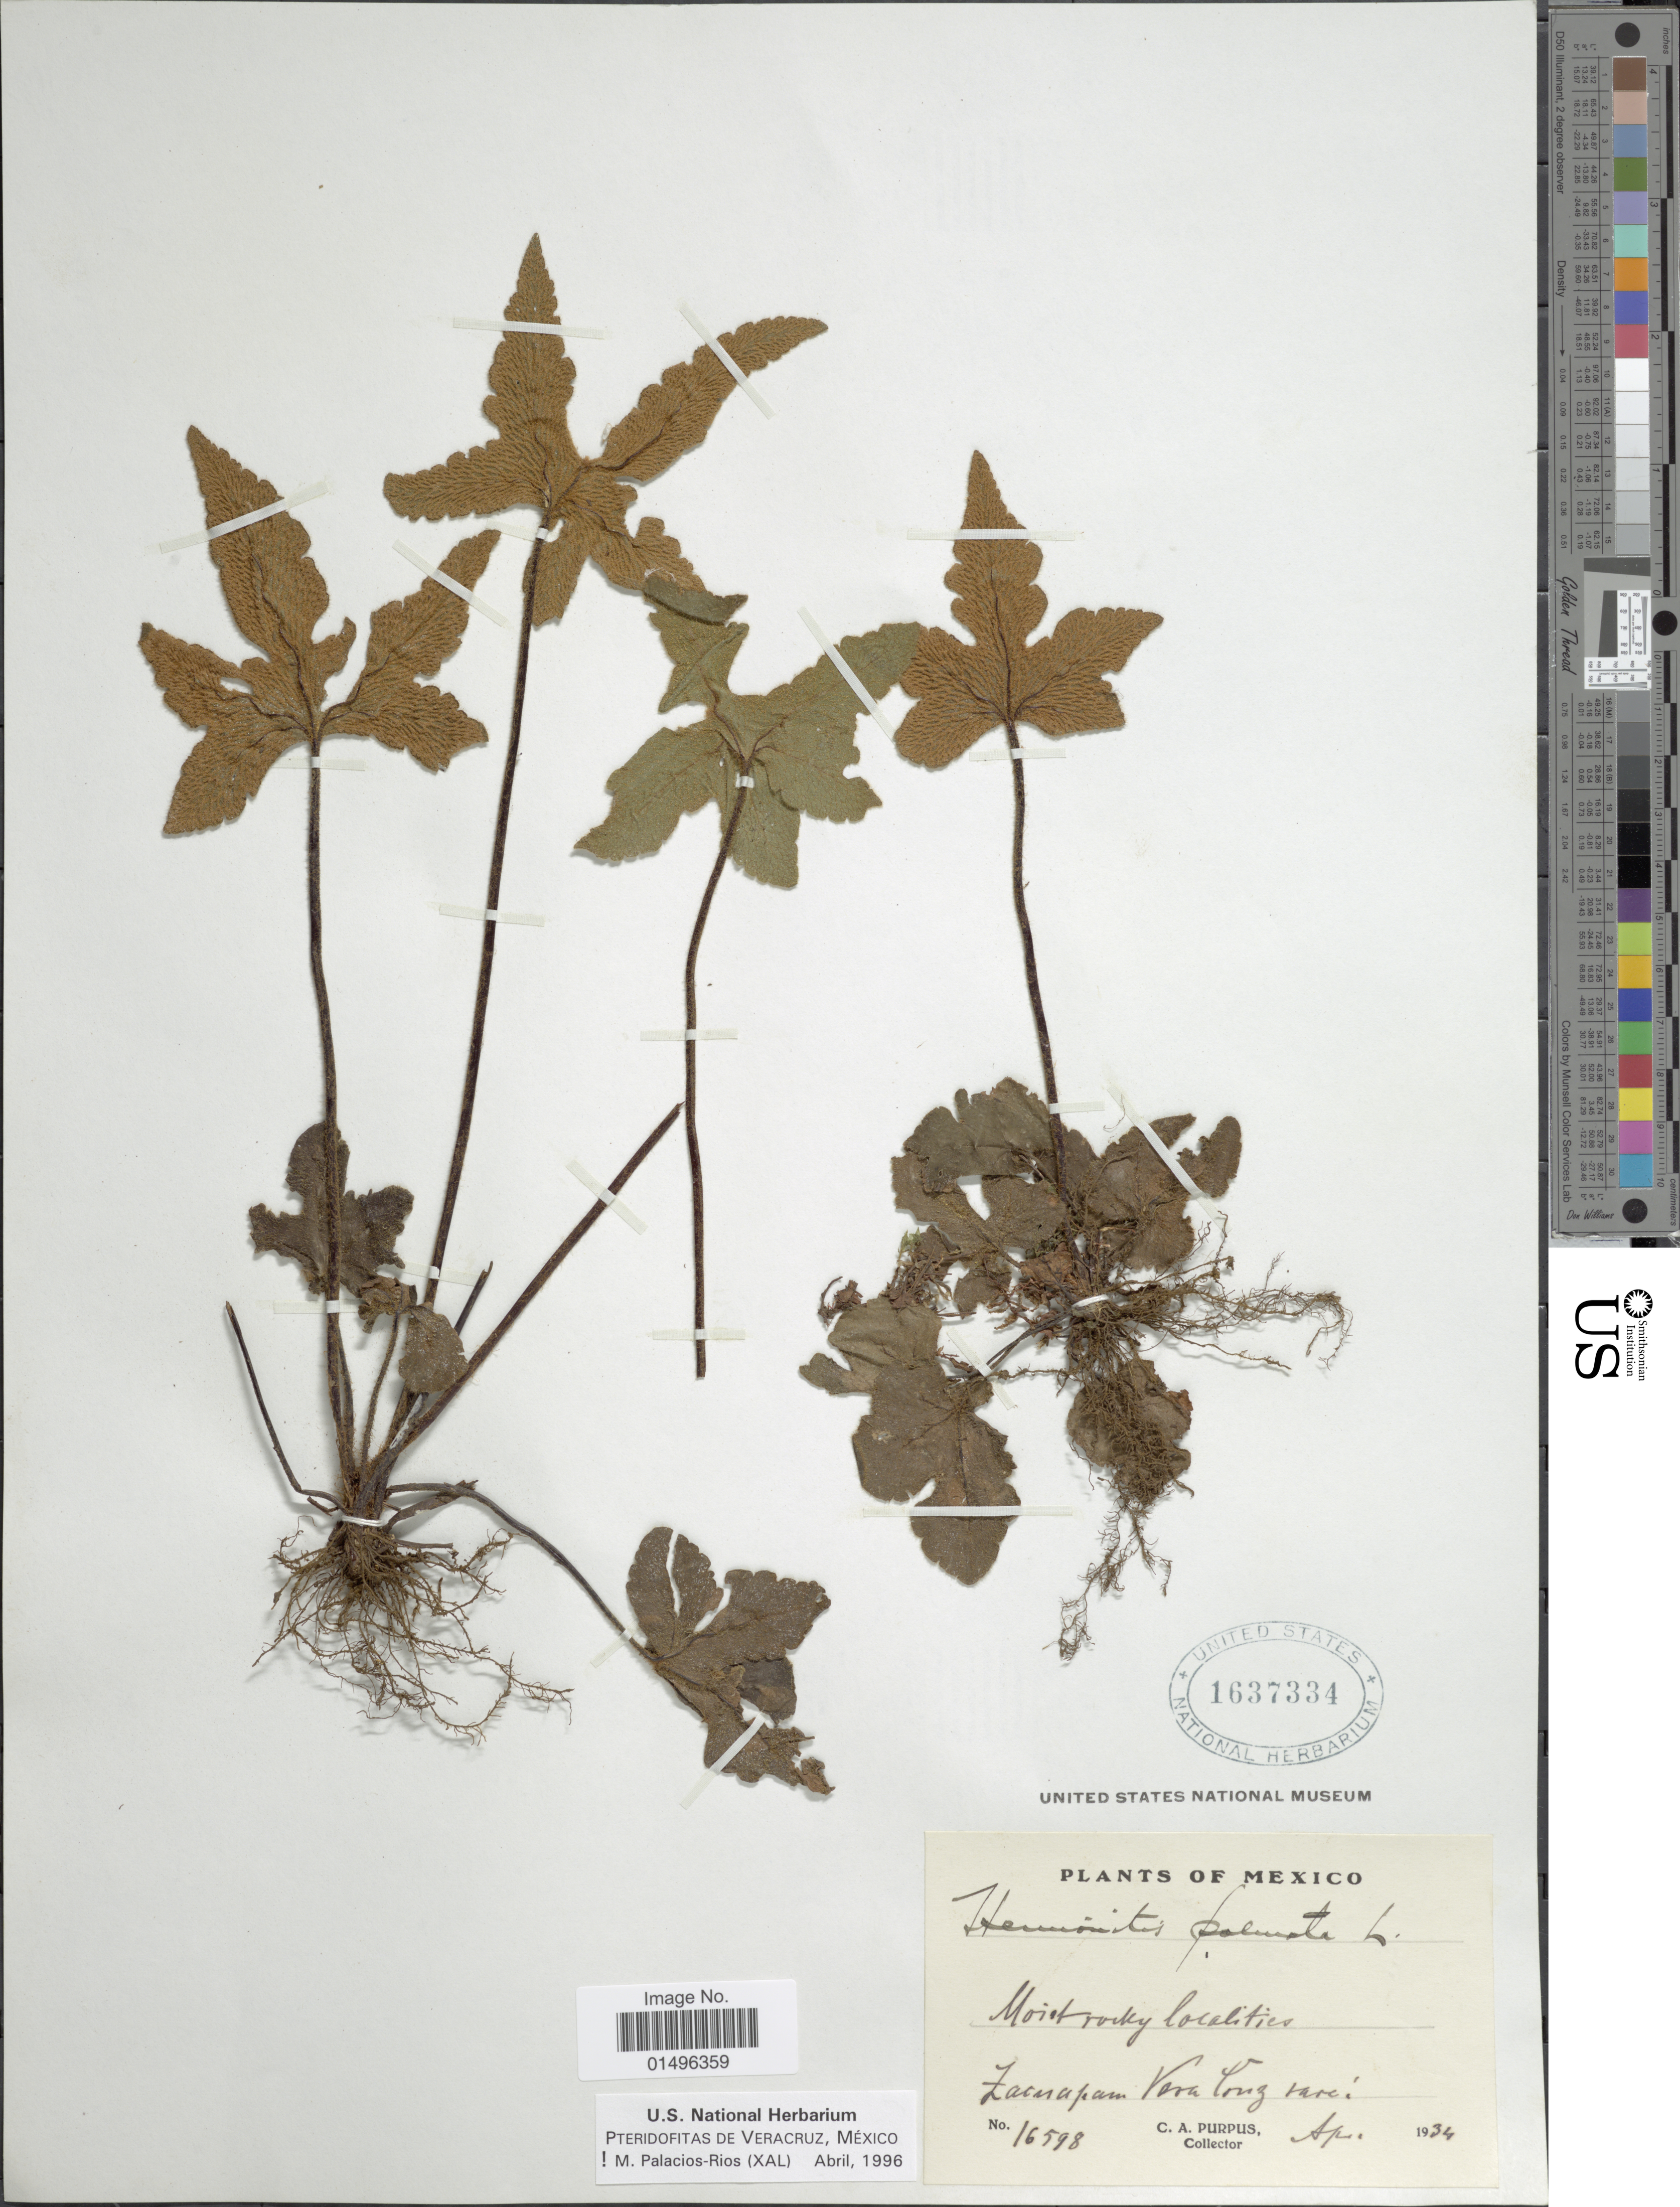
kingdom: Plantae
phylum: Tracheophyta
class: Polypodiopsida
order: Polypodiales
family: Pteridaceae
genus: Hemionitis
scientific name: Hemionitis palmata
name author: L.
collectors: C. A. Purpus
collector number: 16598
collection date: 1934-04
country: Mexico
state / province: Veracruz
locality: Mexico, Zacuapan,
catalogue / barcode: US 1637334